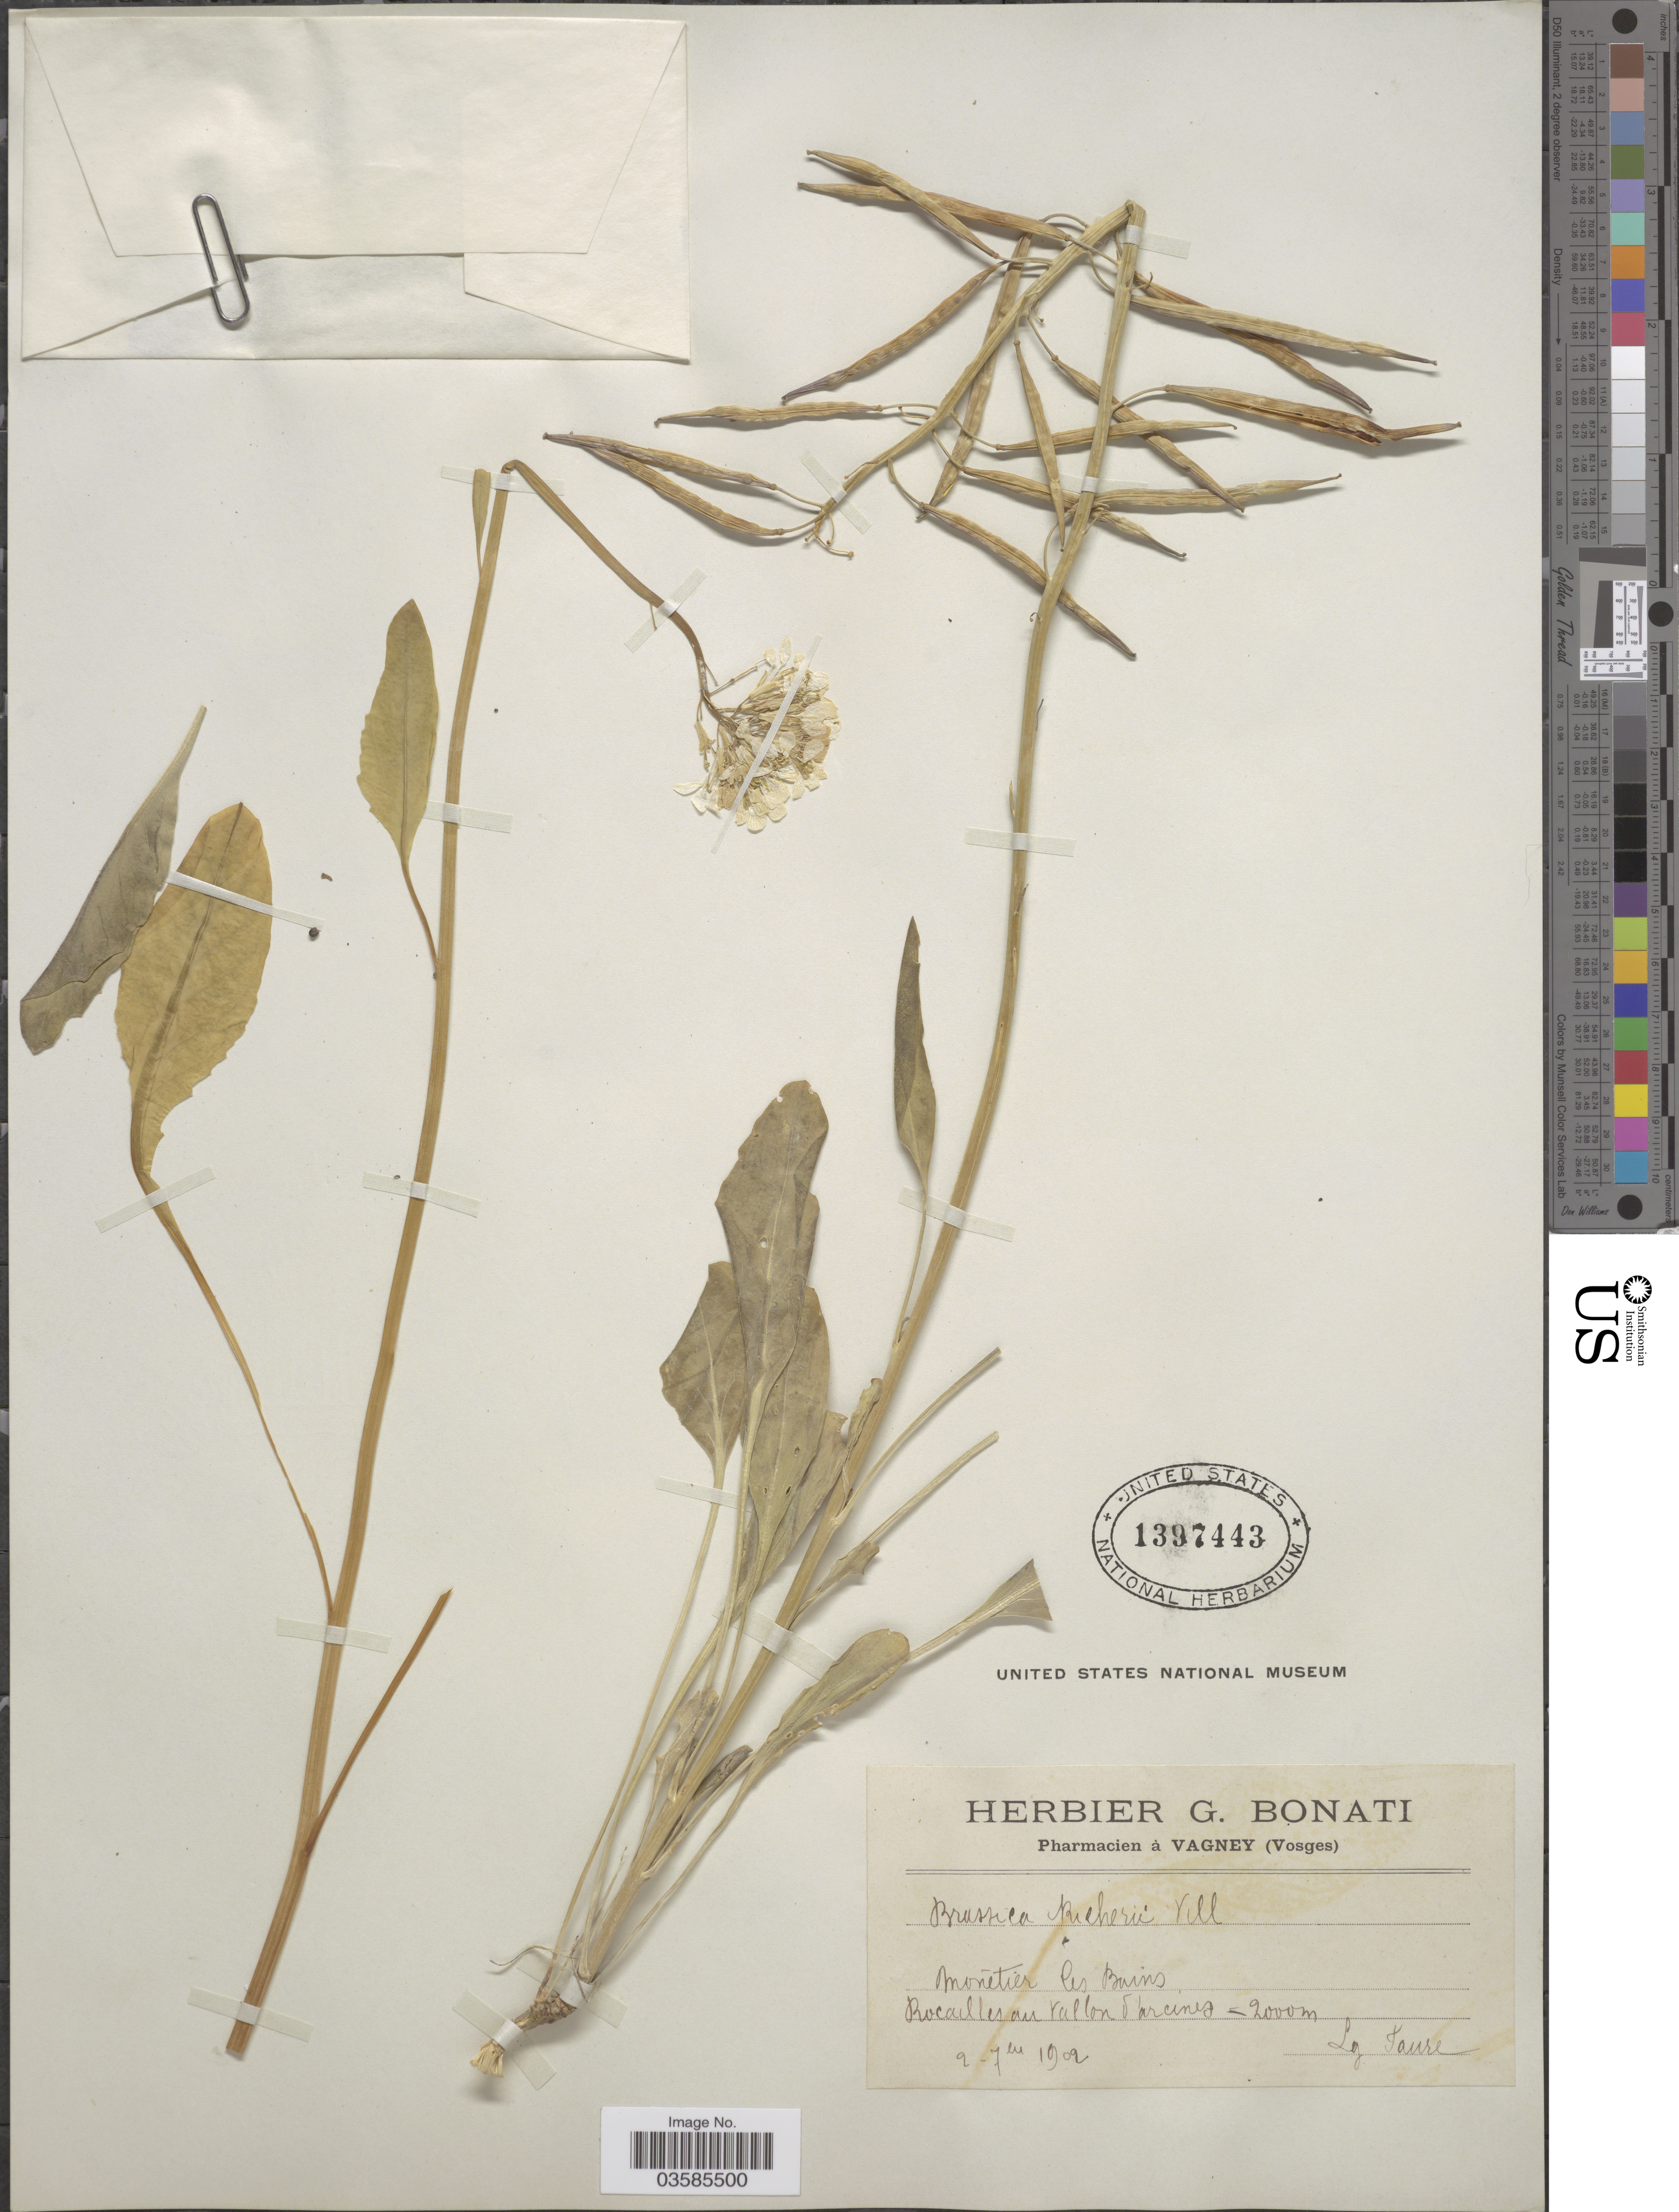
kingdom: Plantae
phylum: Tracheophyta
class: Magnoliopsida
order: Brassicales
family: Brassicaceae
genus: Brassica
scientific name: Brassica richeri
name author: Vill.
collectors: Faure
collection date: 1902-09-02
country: France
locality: Monétier les Bains, Rocailles au Vallon d'arcines.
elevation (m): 2000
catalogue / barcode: US 1397443